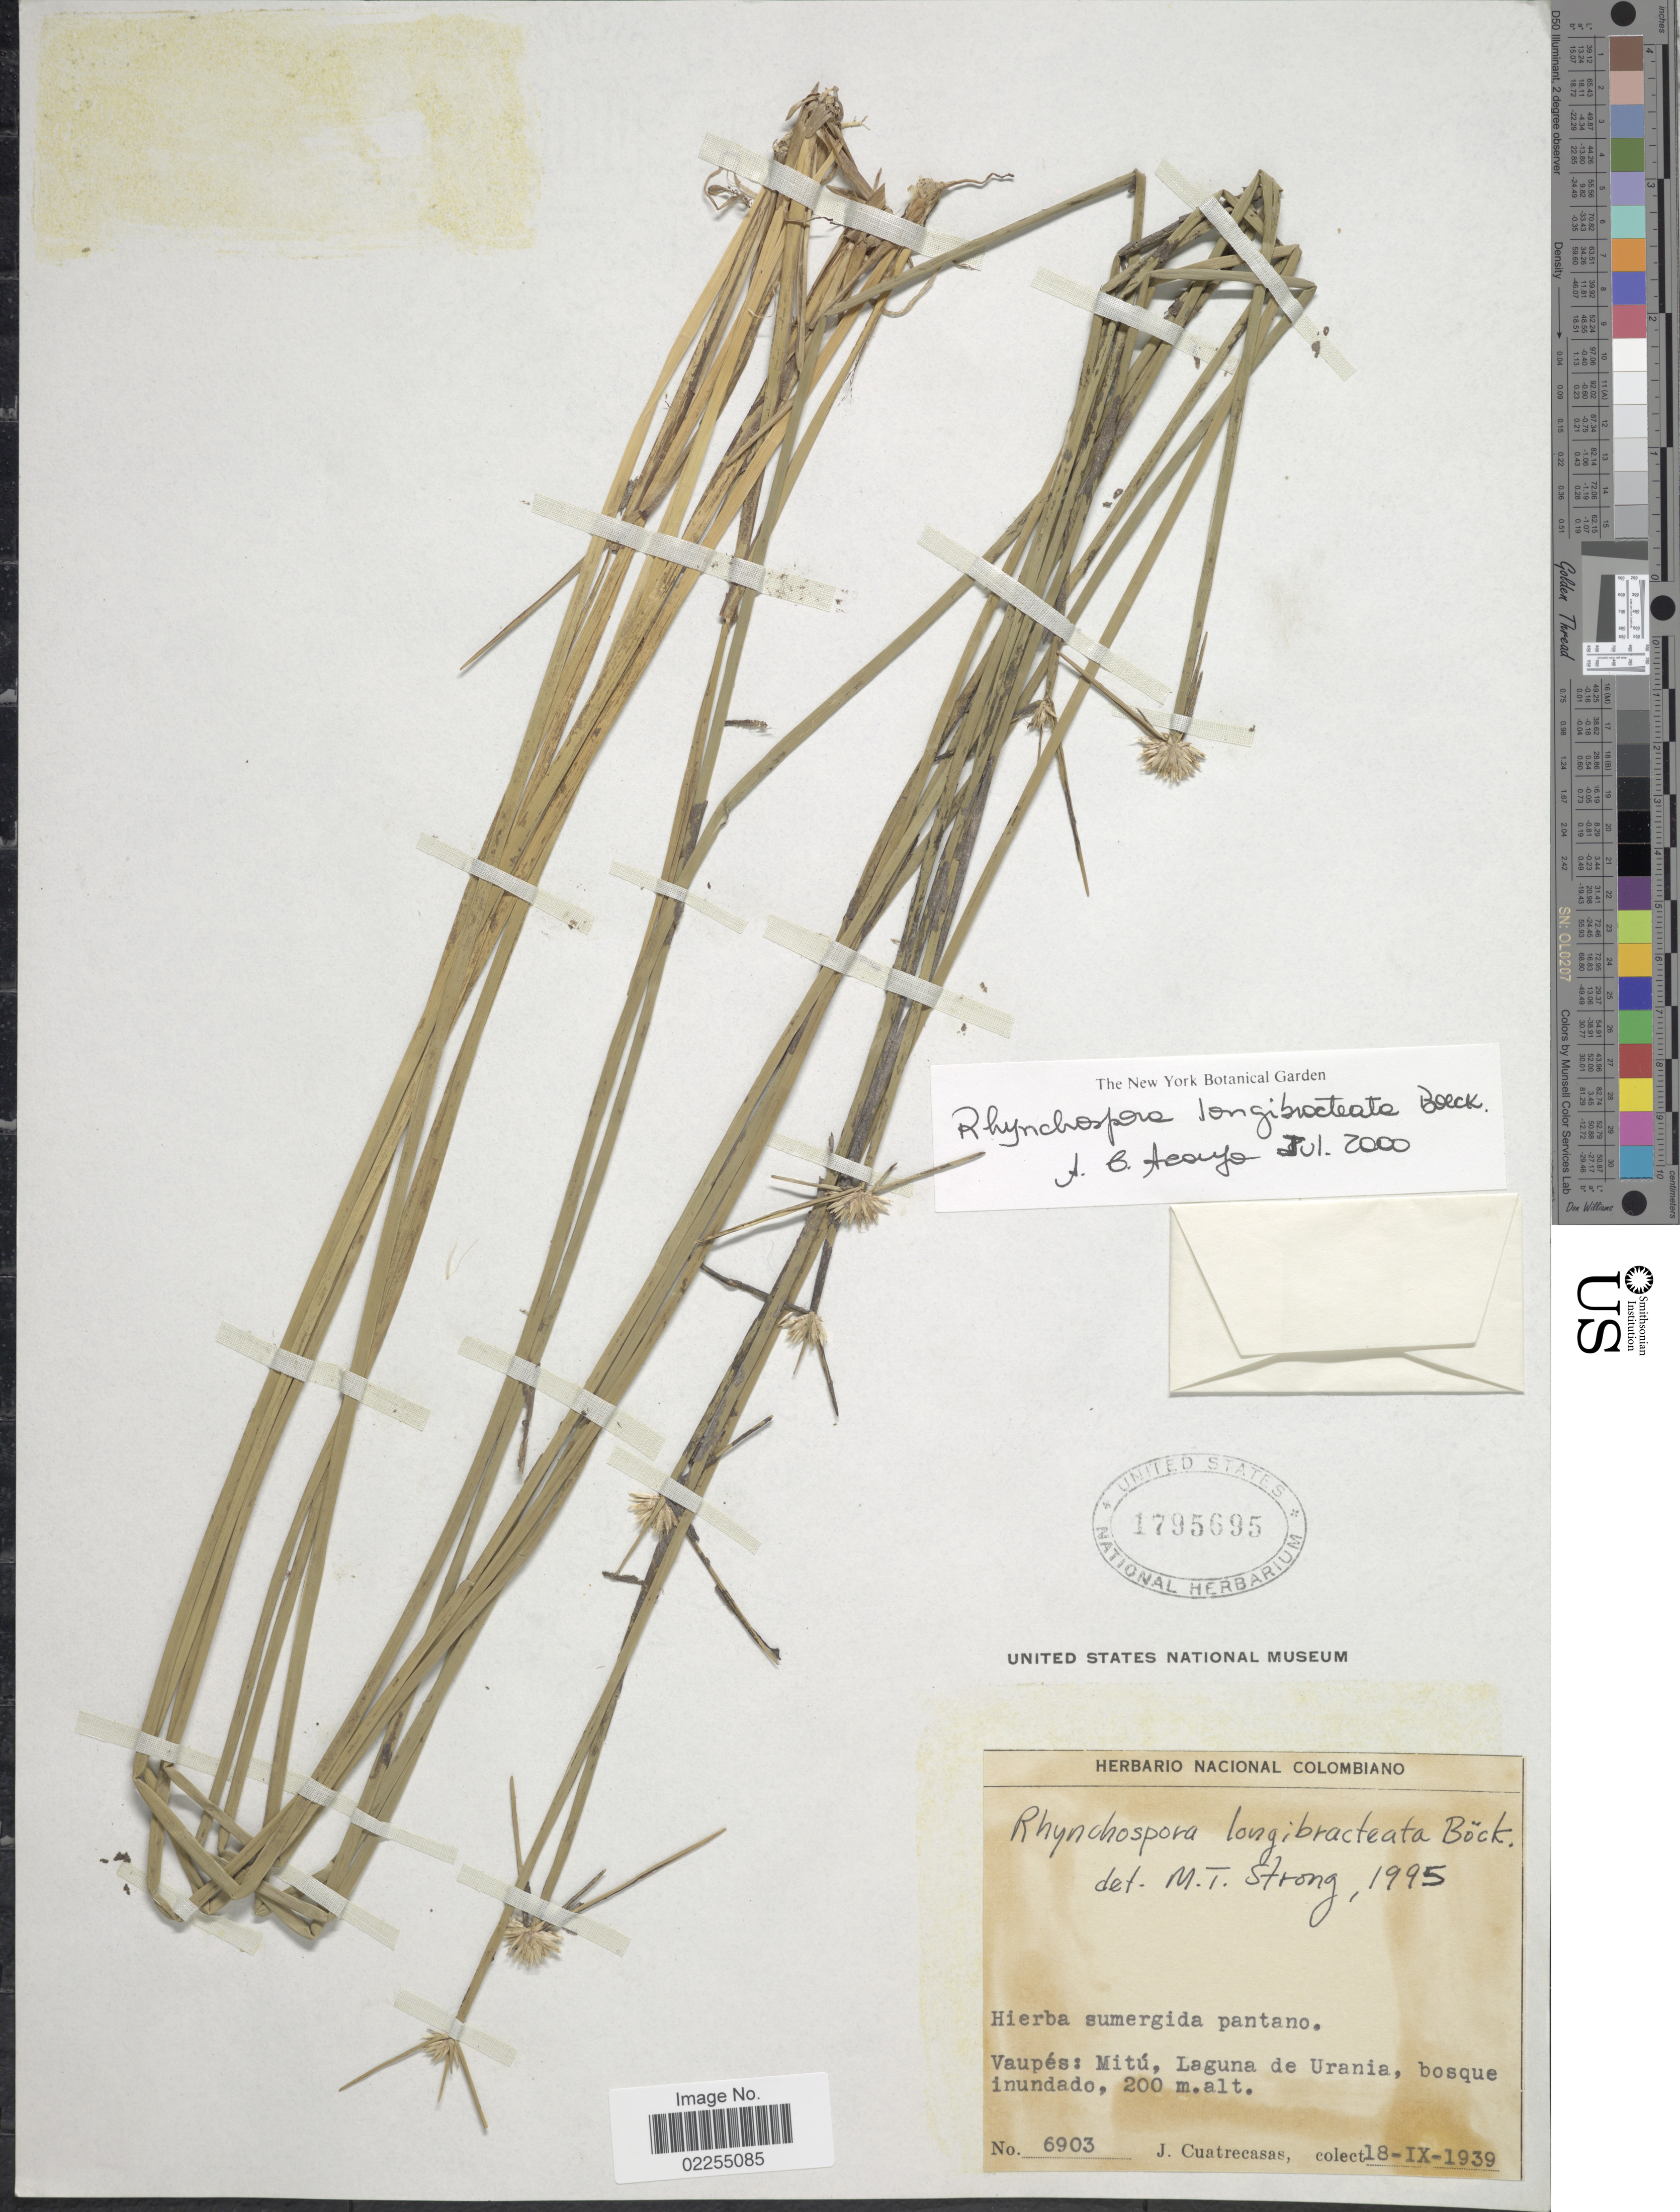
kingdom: Plantae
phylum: Tracheophyta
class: Liliopsida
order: Poales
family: Cyperaceae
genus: Rhynchospora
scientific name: Rhynchospora longibracteata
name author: Boeckeler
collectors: J. Cuatrecasas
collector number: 6903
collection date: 1939-09-18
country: Colombia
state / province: Vaupés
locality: Mitu, Laguna de Urania, bosque inundado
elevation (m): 200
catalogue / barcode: US 1795695